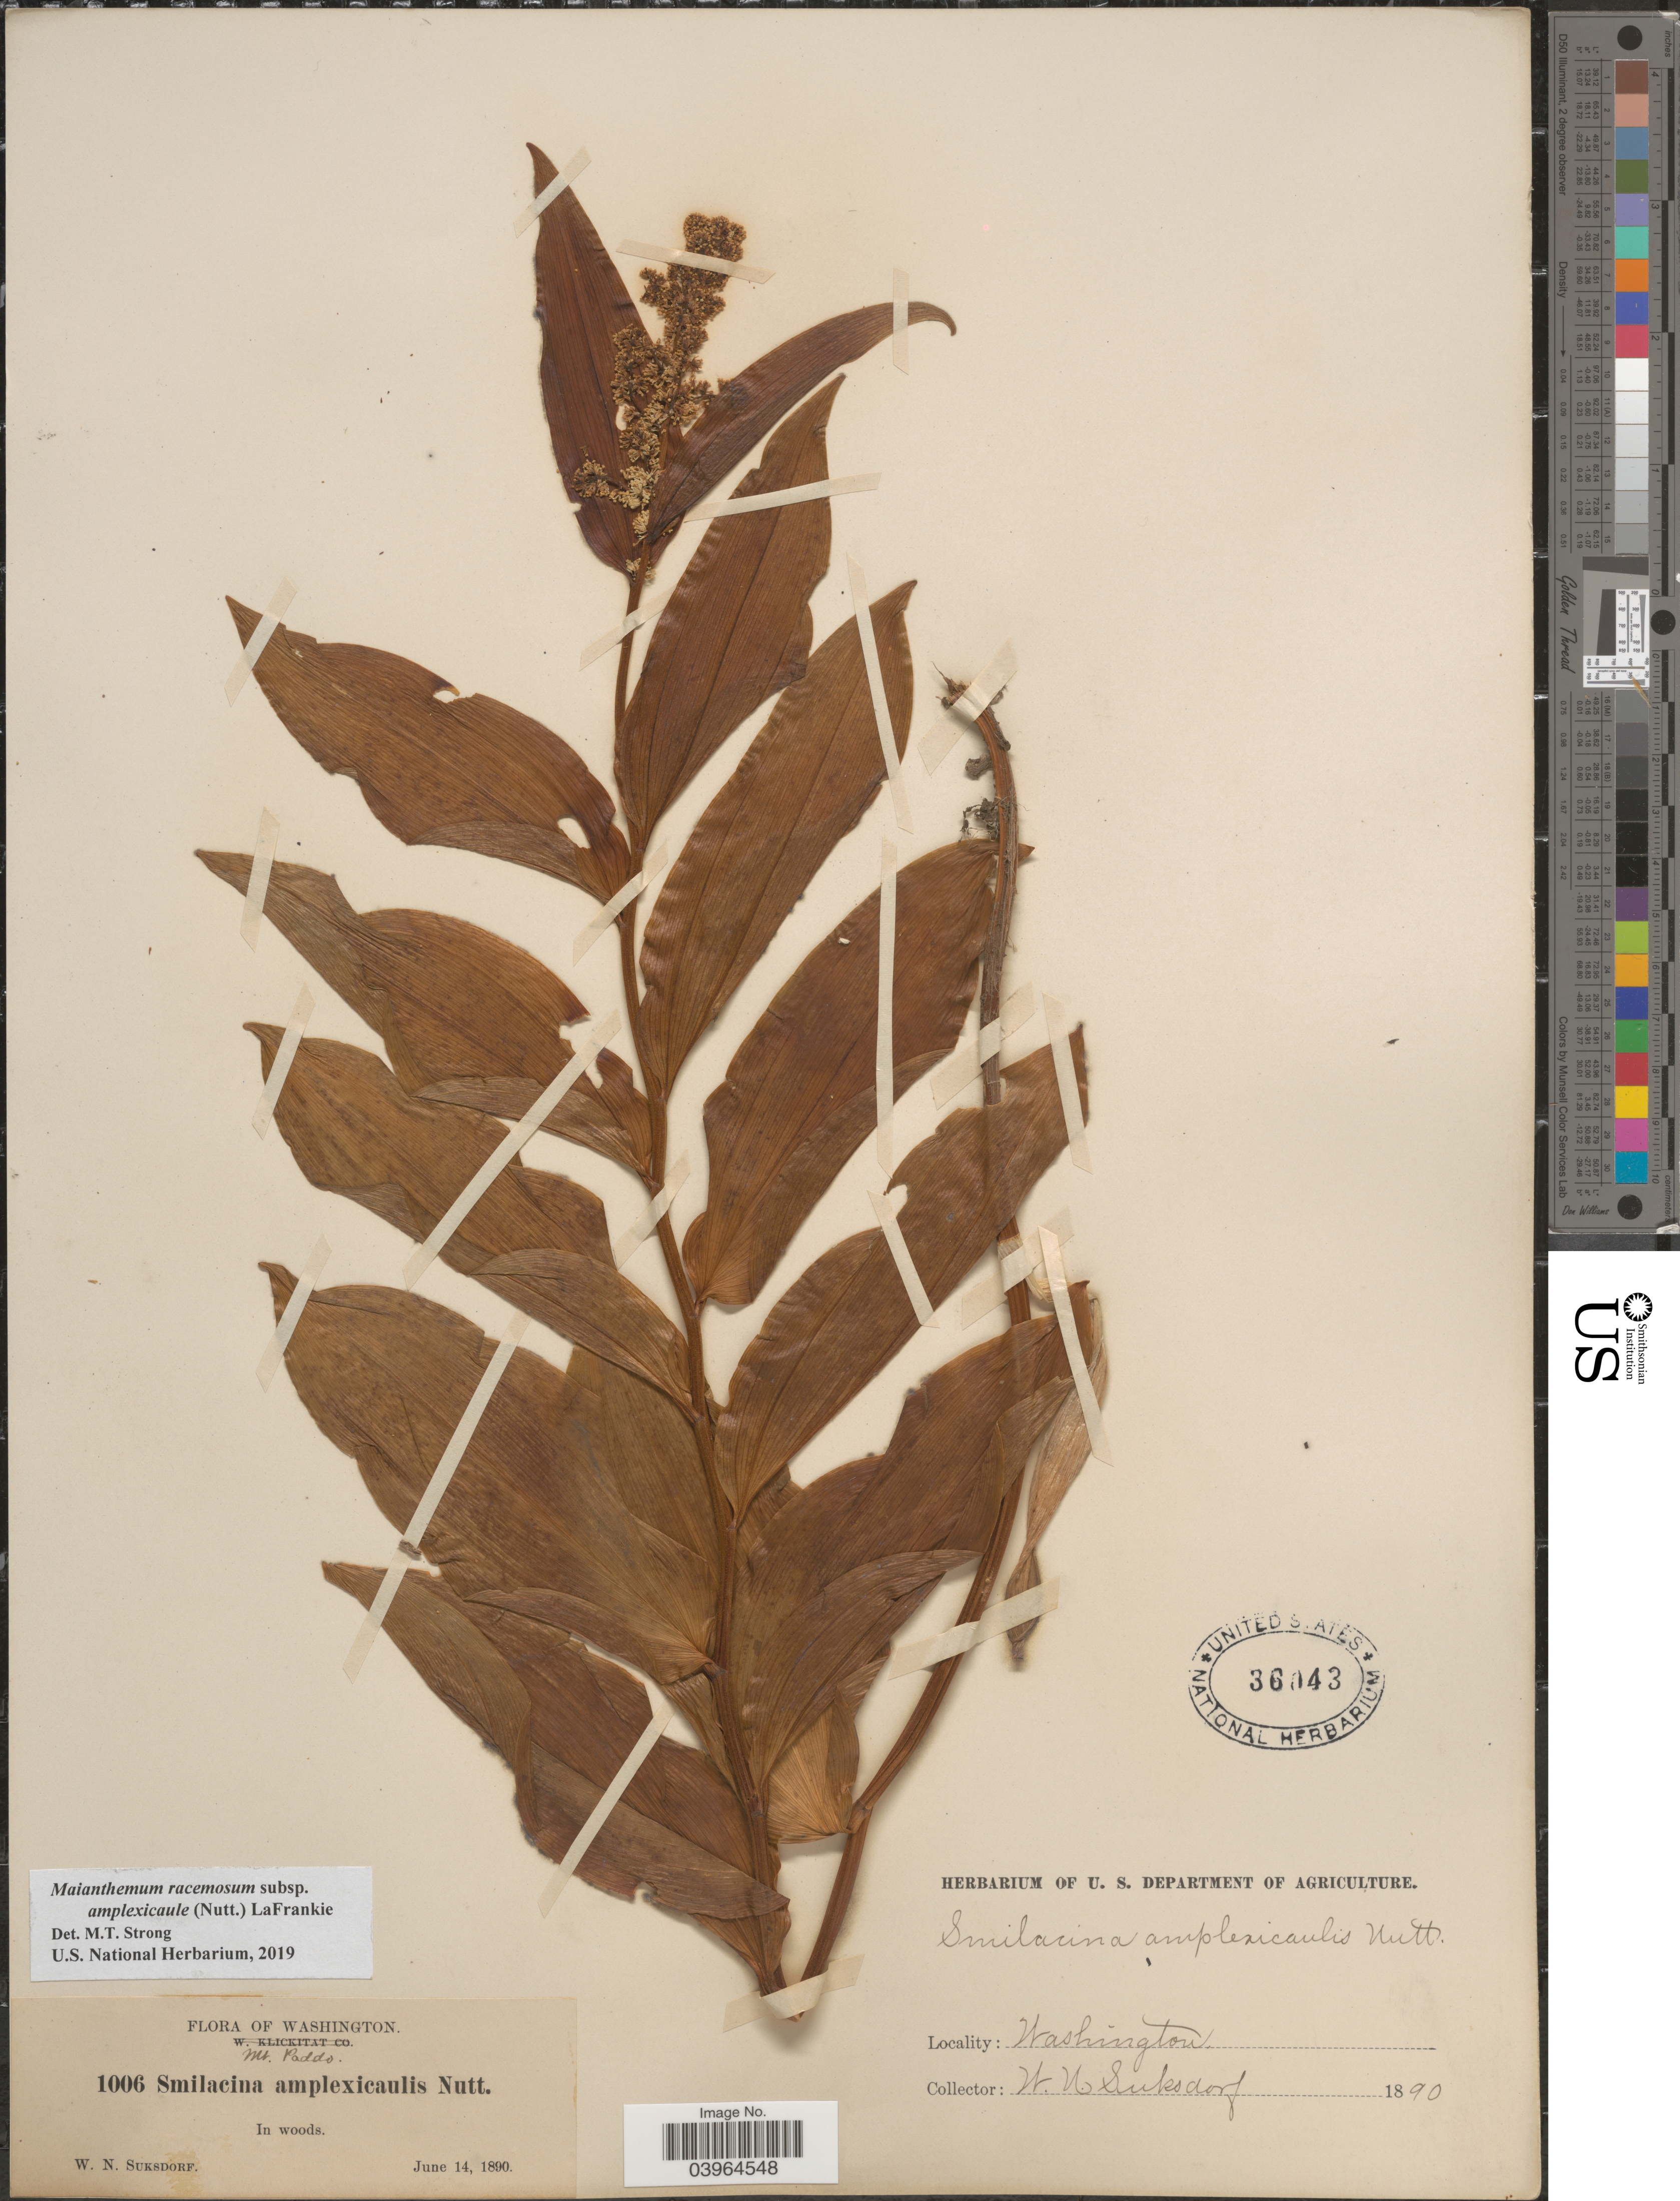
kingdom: Plantae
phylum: Tracheophyta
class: Liliopsida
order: Asparagales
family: Asparagaceae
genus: Maianthemum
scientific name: Maianthemum racemosum subsp. amplexicaule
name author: (Nutt.) LaFrankie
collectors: W. N. Suksdorf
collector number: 1006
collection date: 1890-06-14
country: United States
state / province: Washington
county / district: Skamania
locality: Mt. Paddo. In woods.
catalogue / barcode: US 36043